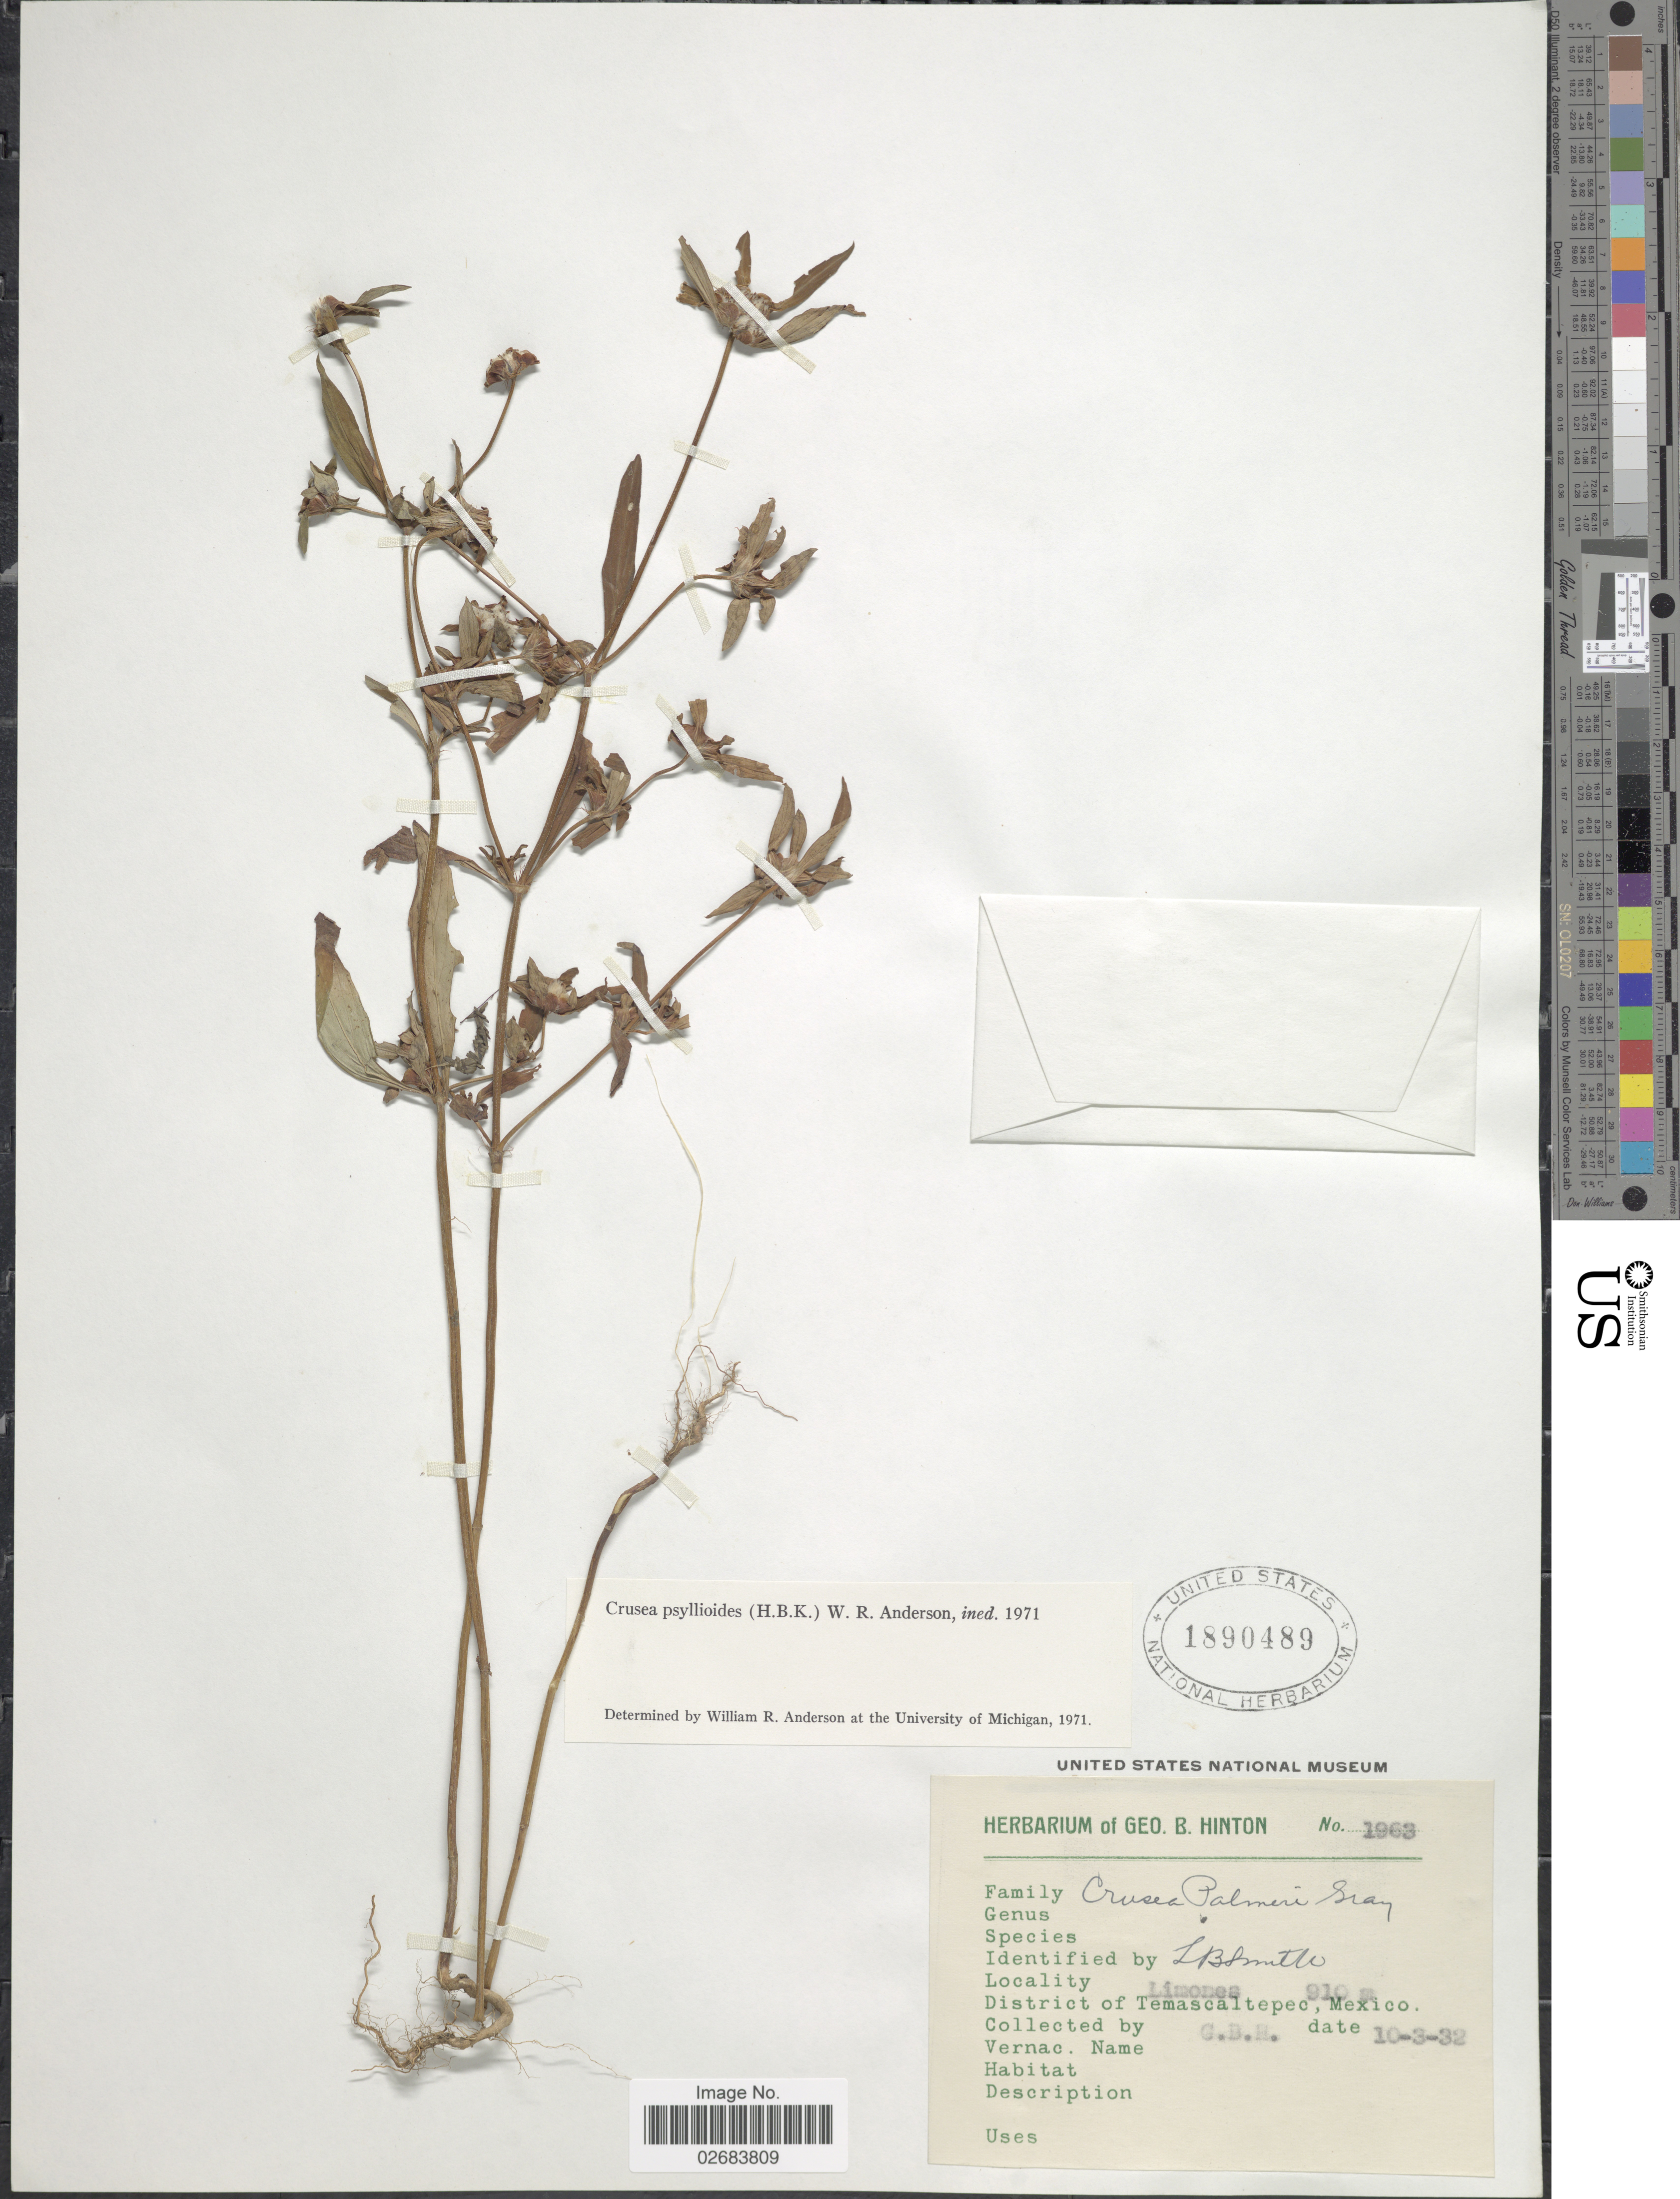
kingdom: Plantae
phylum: Tracheophyta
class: Magnoliopsida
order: Gentianales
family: Rubiaceae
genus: Crusea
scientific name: Crusea psyllioides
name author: (Kunth) W.R. Anderson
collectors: G. B. Hinton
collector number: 1963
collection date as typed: Transcribed d/m/y: 3/10/32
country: Mexico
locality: Limones. District of Temascaltepec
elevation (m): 910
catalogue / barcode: US 1890489